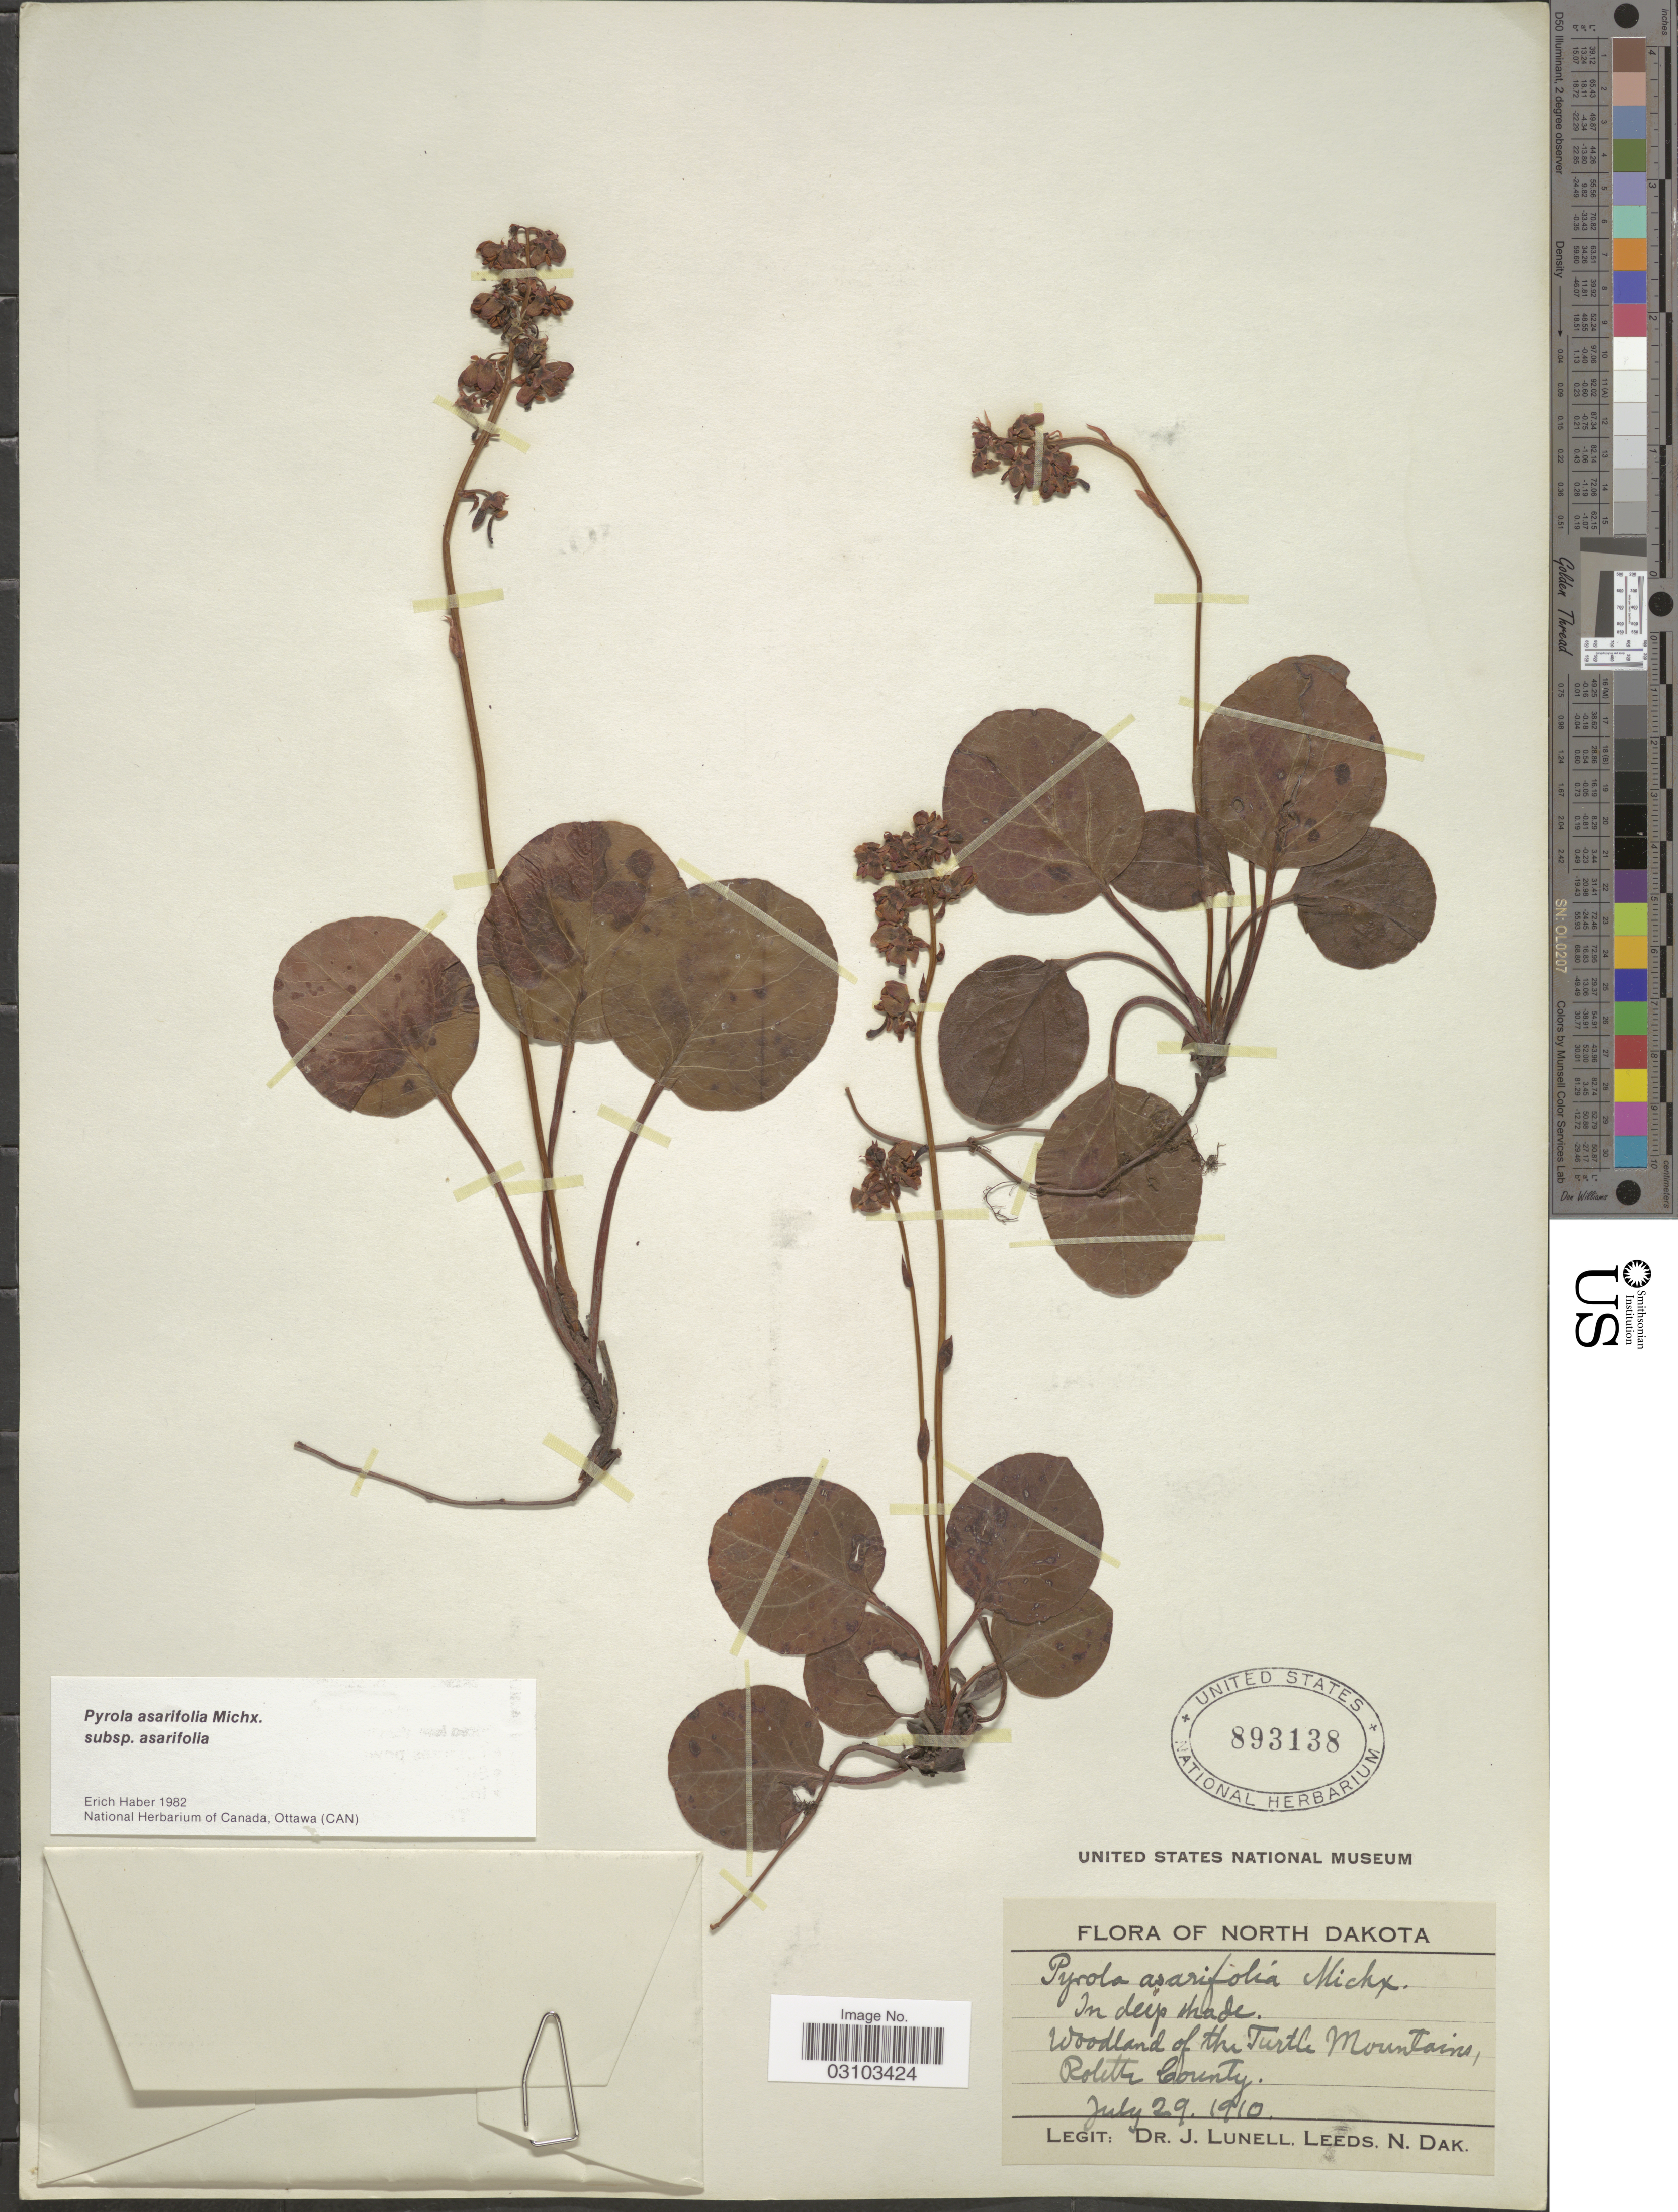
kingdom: Plantae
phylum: Tracheophyta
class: Magnoliopsida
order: Ericales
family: Ericaceae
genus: Pyrola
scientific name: Pyrola asarifolia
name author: Michx.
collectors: J. Lunell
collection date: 1910-07-29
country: United States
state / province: North Dakota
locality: Woodland of the Turtle Mountains, Rolette County.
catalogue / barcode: US 893138